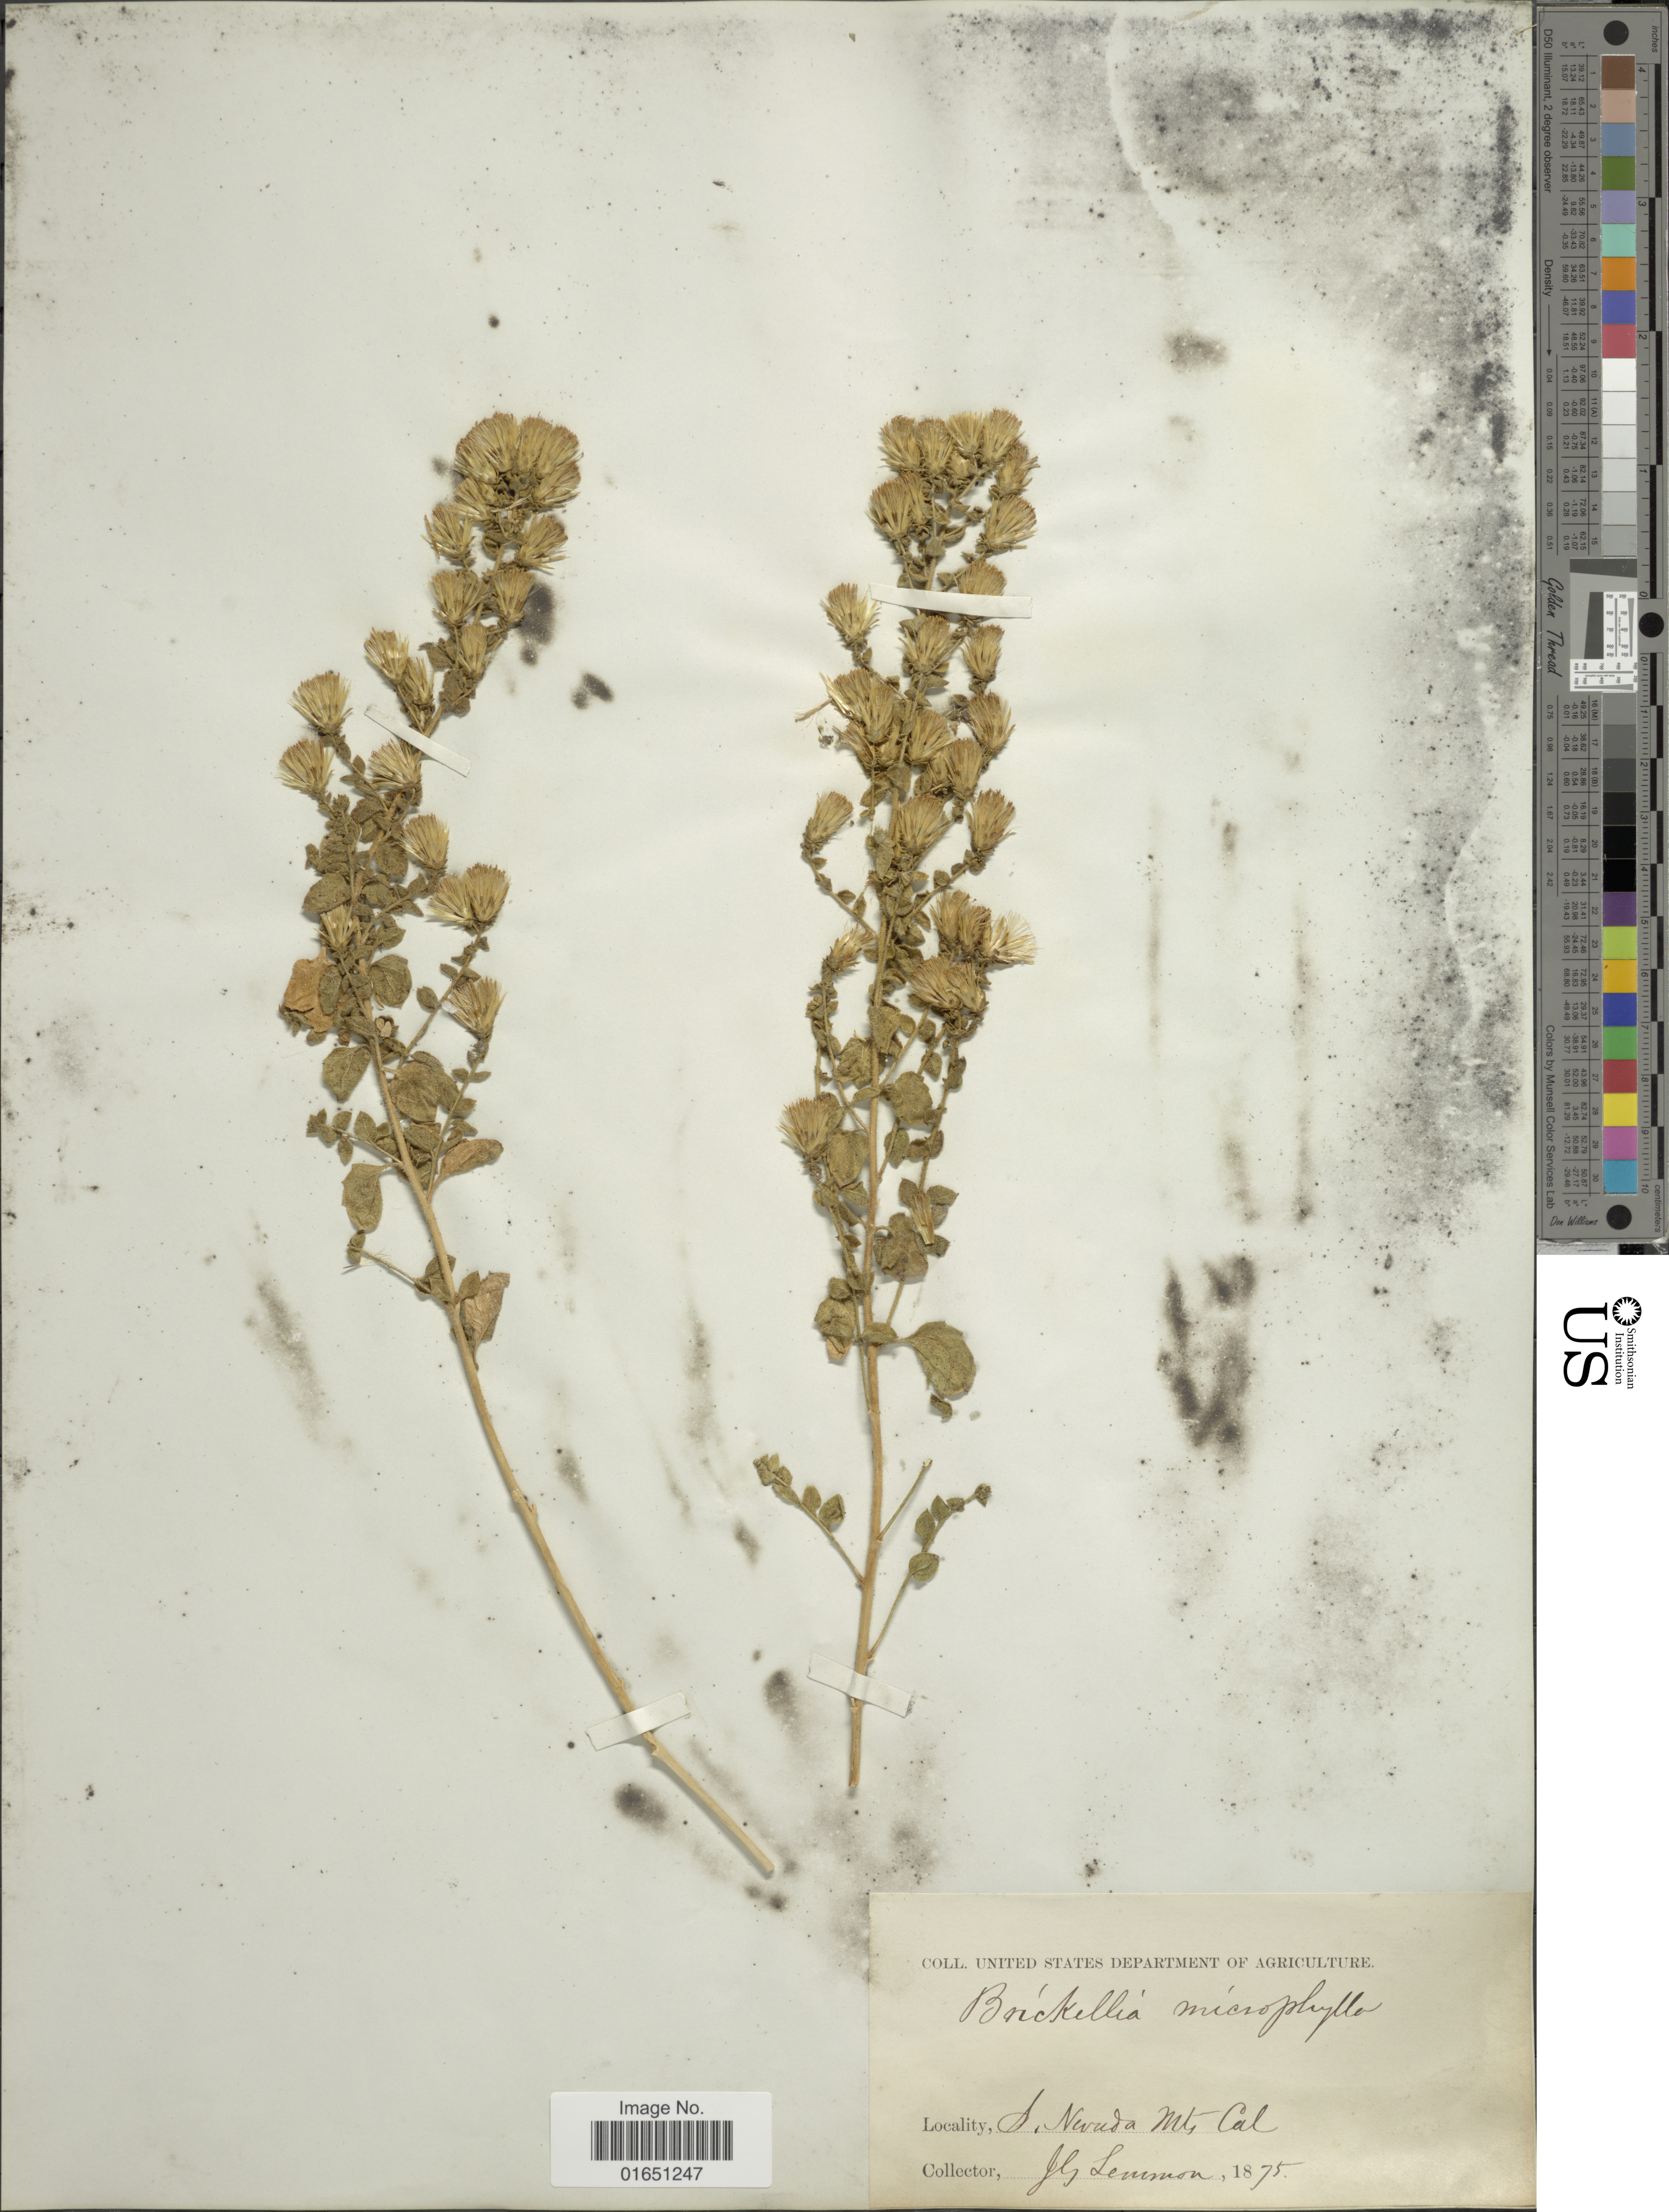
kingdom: Plantae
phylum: Tracheophyta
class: Magnoliopsida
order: Asterales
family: Asteraceae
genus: Brickellia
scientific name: Brickellia microphylla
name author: (Nutt.) A. Gray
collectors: J. Lemmon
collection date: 1875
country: United States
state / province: California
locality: S. Nevada Mts.